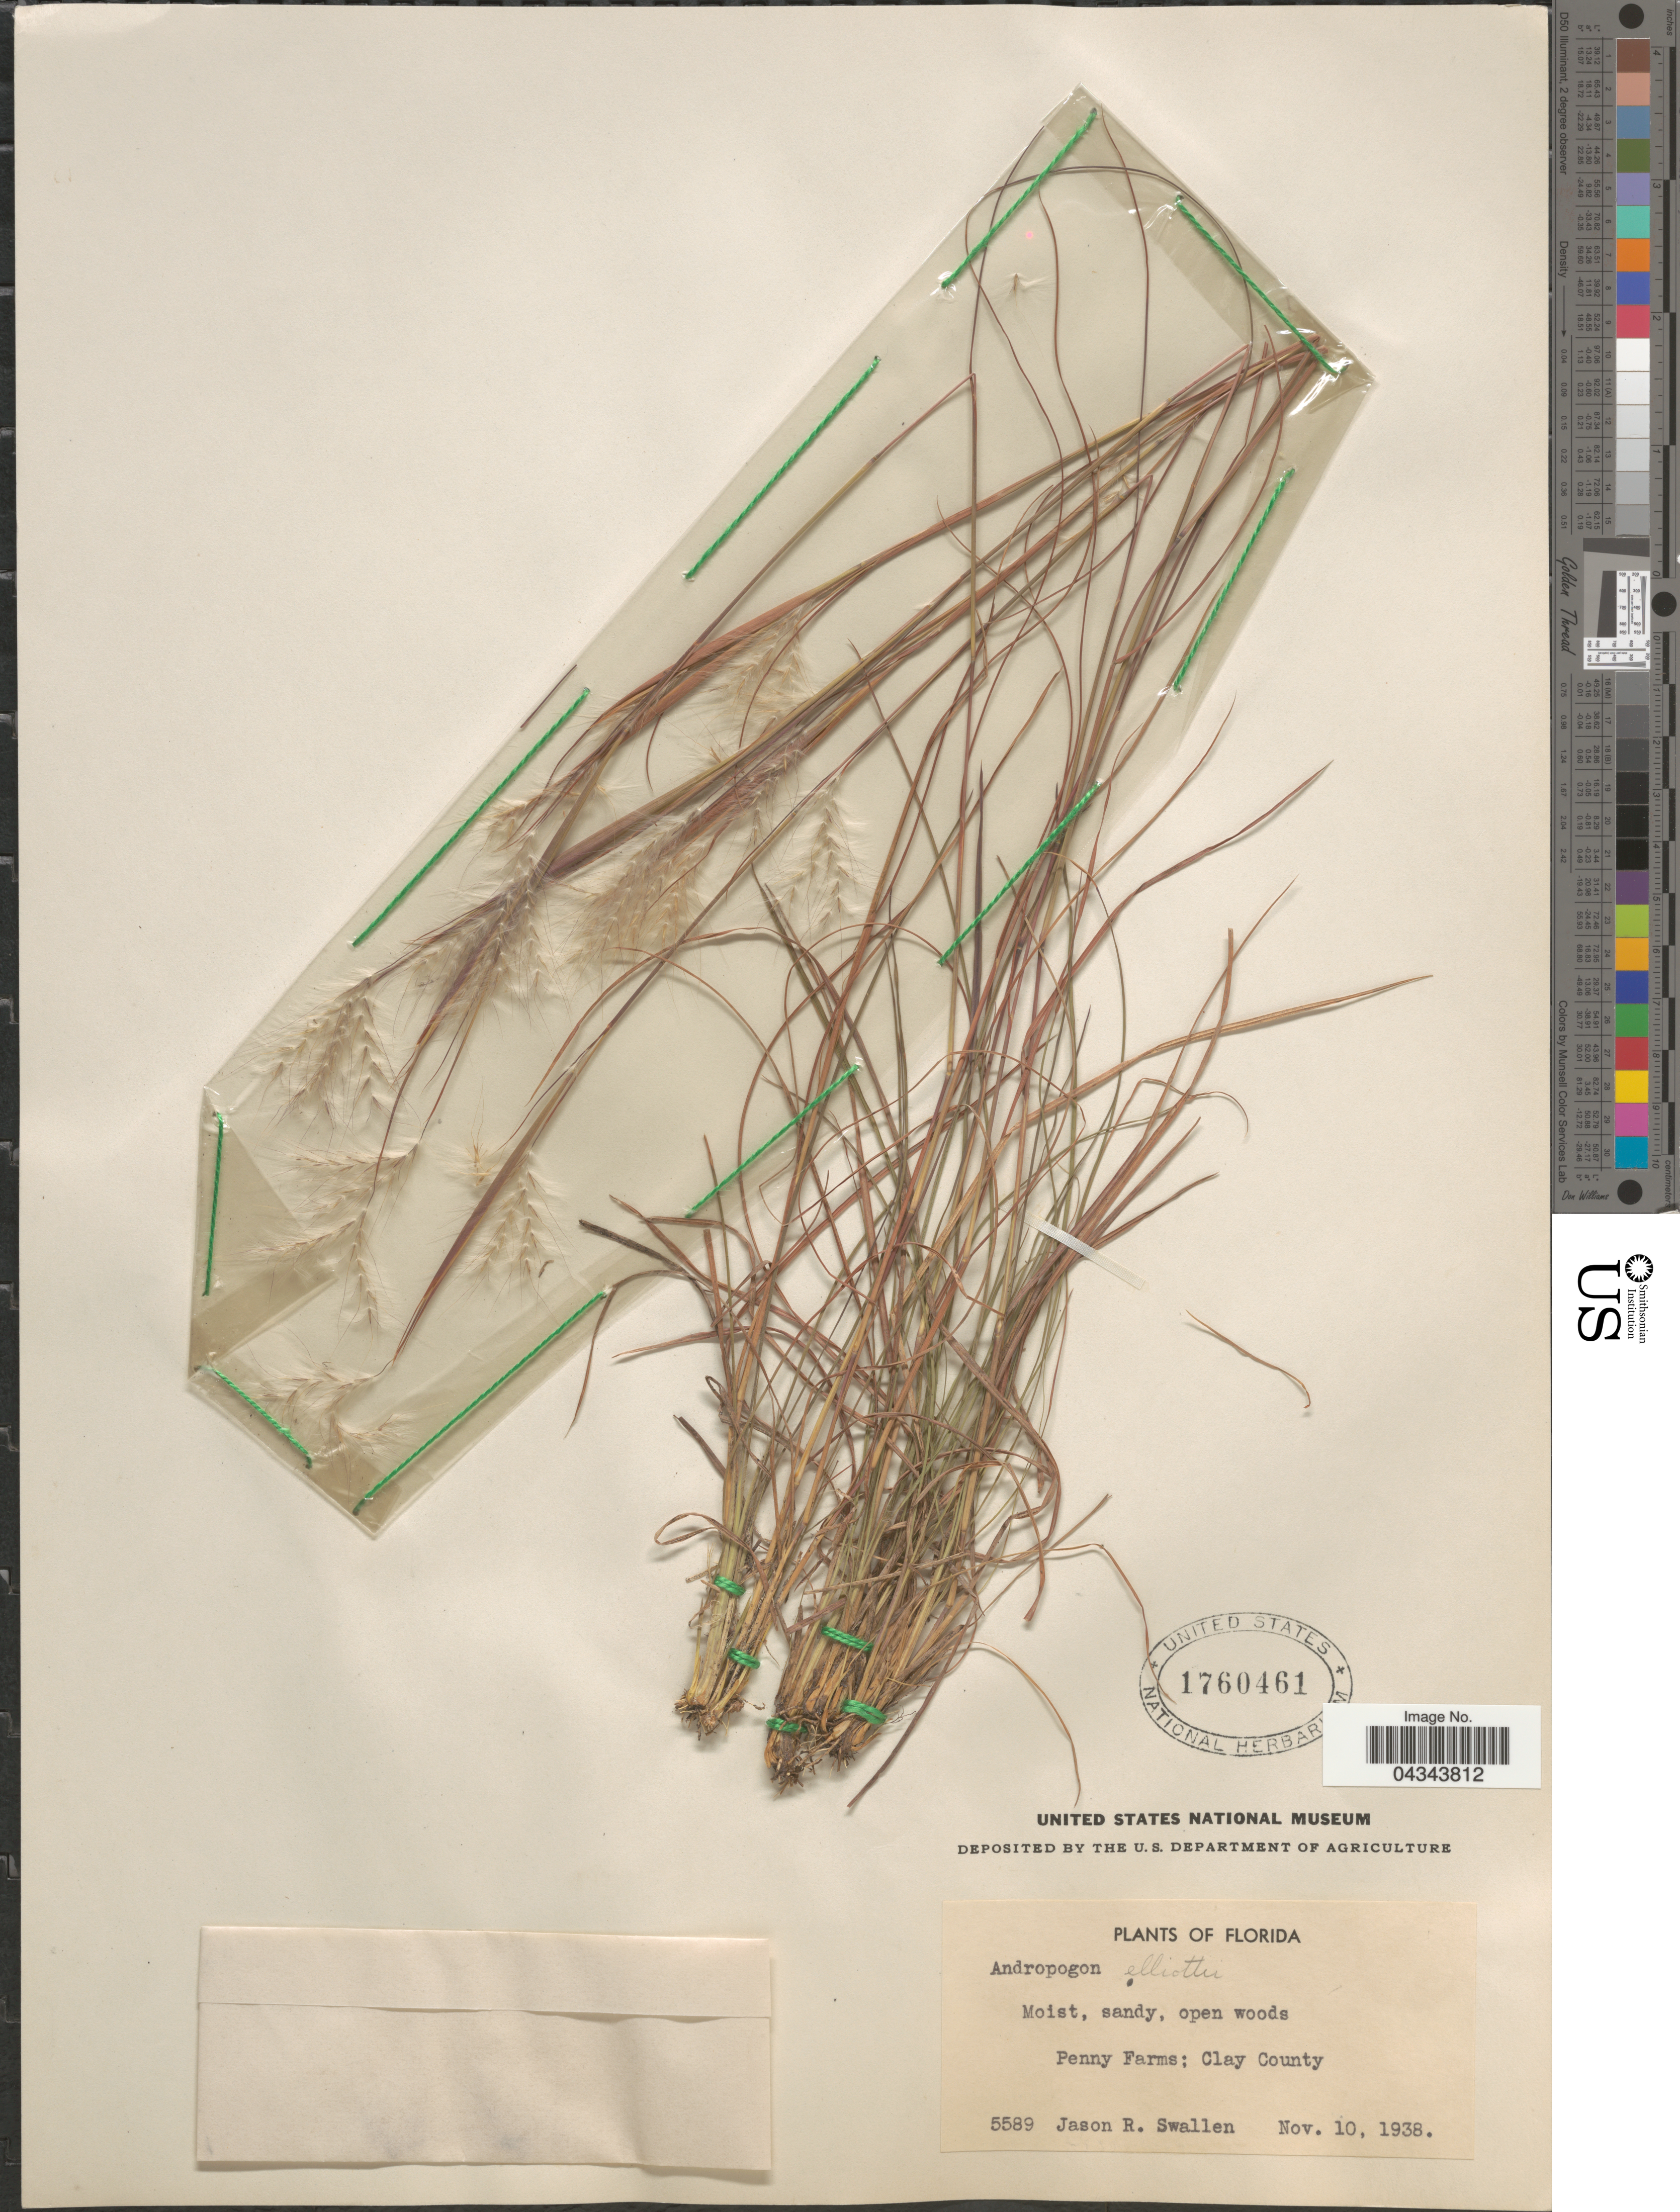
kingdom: Plantae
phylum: Tracheophyta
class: Liliopsida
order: Poales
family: Poaceae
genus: Andropogon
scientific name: Andropogon ternarius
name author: Michx.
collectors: J. R. Swallen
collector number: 5589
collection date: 1938-11-10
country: United States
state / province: Florida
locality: Penny Farms; Clay County.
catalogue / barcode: US 1760461